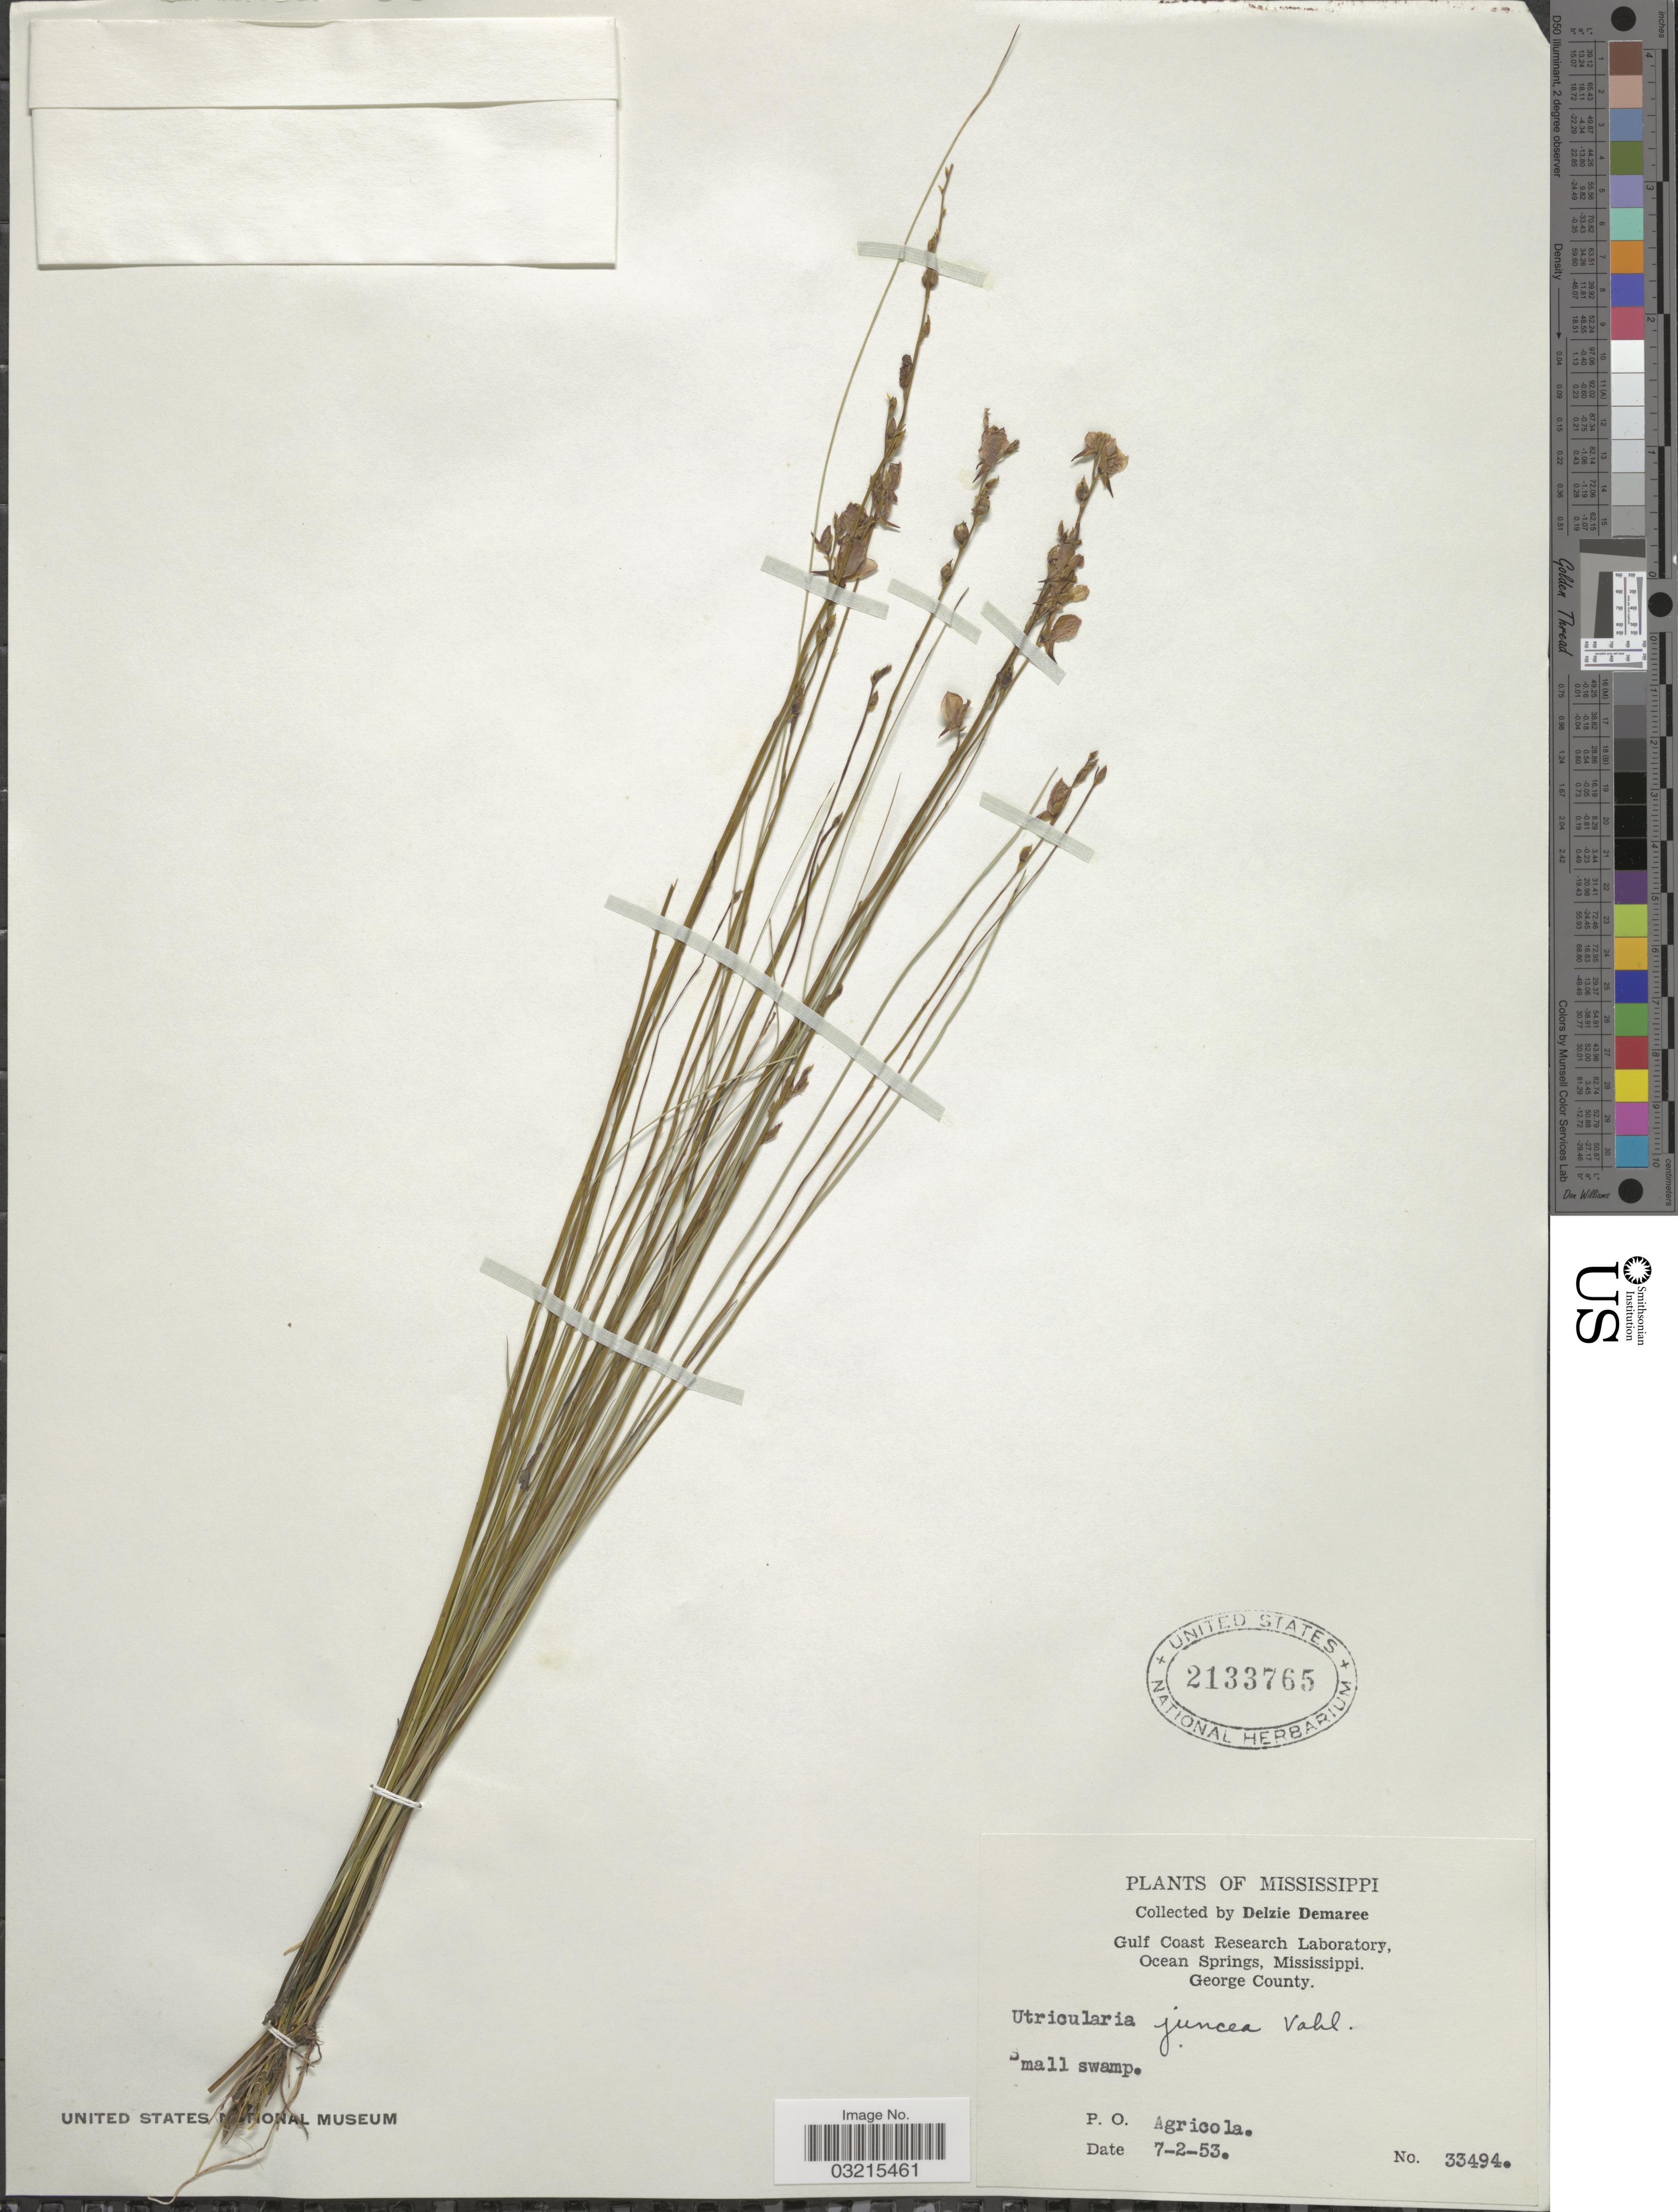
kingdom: Plantae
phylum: Tracheophyta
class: Magnoliopsida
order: Lamiales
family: Lentibulariaceae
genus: Utricularia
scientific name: Utricularia juncea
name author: Vahl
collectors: D. Demaree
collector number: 33494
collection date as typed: Transcribed d/m/y: 2/7/53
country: United States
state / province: Mississippi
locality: Ocean Springs, Mississippi. George County. P.O. Agricola.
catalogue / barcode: US 2133765